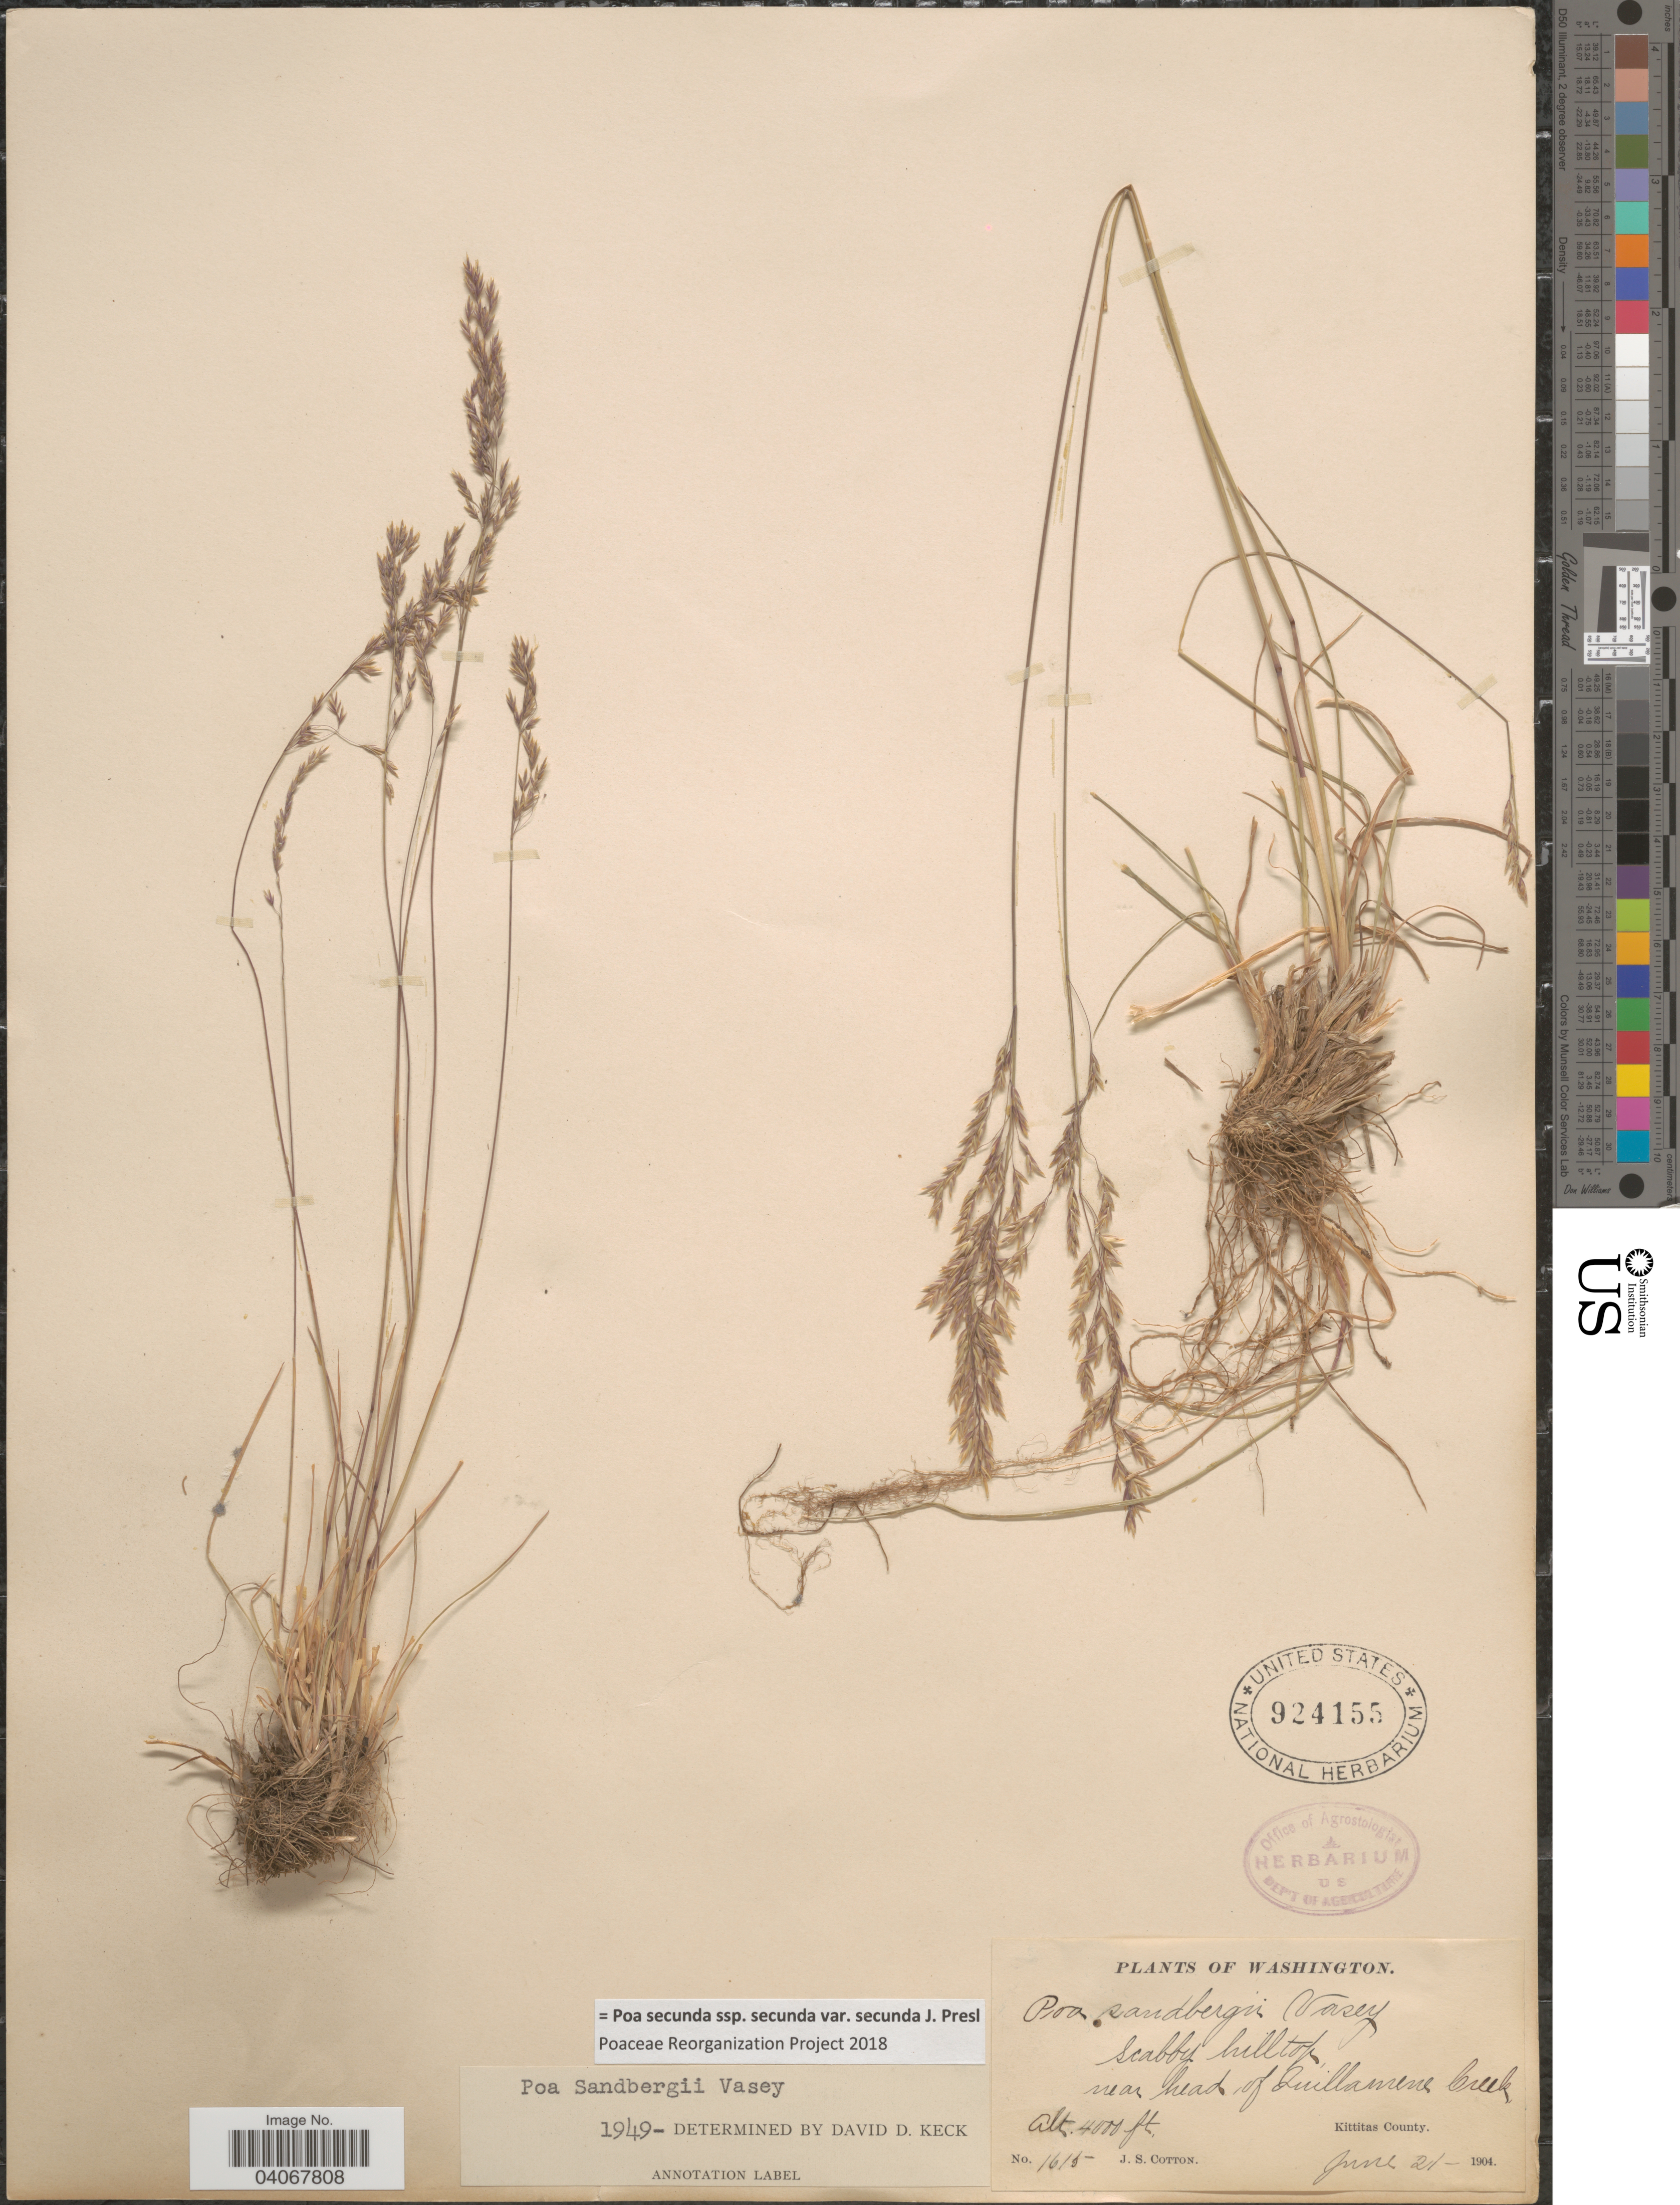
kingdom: Plantae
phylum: Tracheophyta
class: Liliopsida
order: Poales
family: Poaceae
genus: Poa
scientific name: Poa secunda subsp. secunda var. secunda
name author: J. Presl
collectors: J. S. Cotton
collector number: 1615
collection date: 1904-06-21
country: United States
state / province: Washington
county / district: Kittitas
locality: Scabby hill top, near head of Quillamene Creek. Kittitas County.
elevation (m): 1219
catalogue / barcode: US 924155